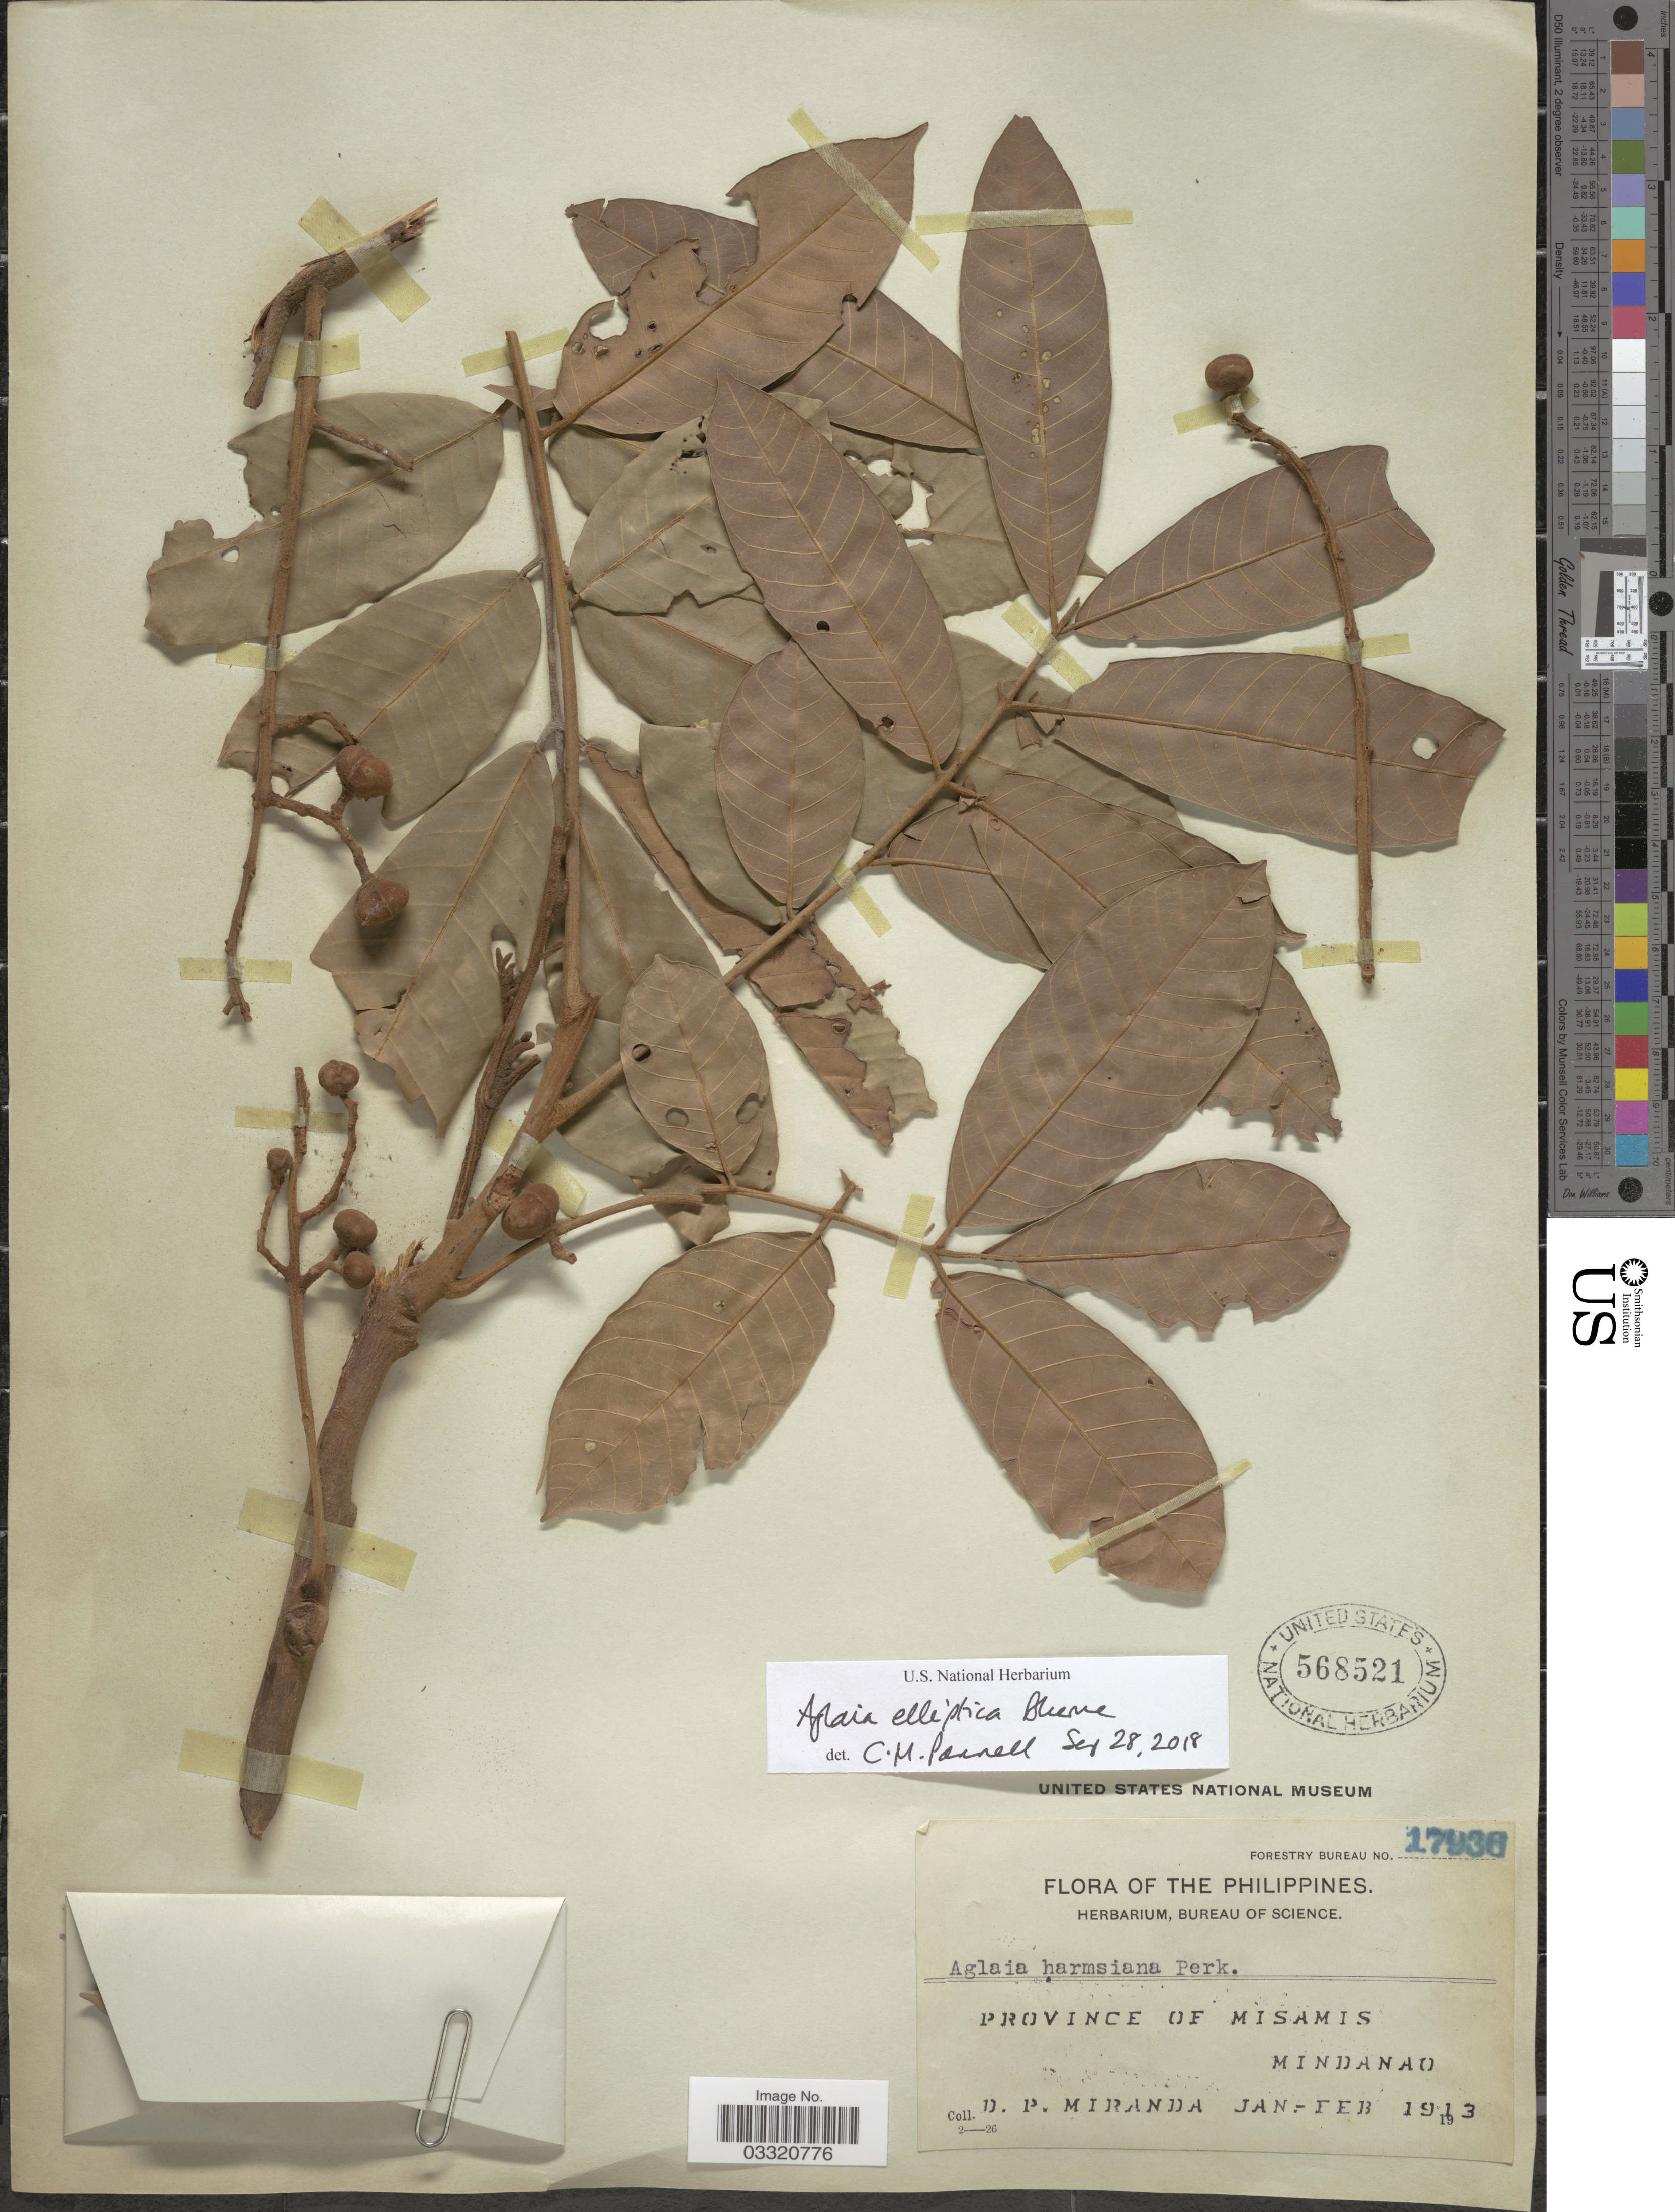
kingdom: Plantae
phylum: Tracheophyta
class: Magnoliopsida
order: Sapindales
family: Meliaceae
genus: Aglaia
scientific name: Aglaia elliptica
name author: Blume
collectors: D. P. Miranda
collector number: Forestry Bureau 17936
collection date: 1913-01/1913-02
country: Philippines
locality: Province of Misamis. Mindanao.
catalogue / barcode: US 568521